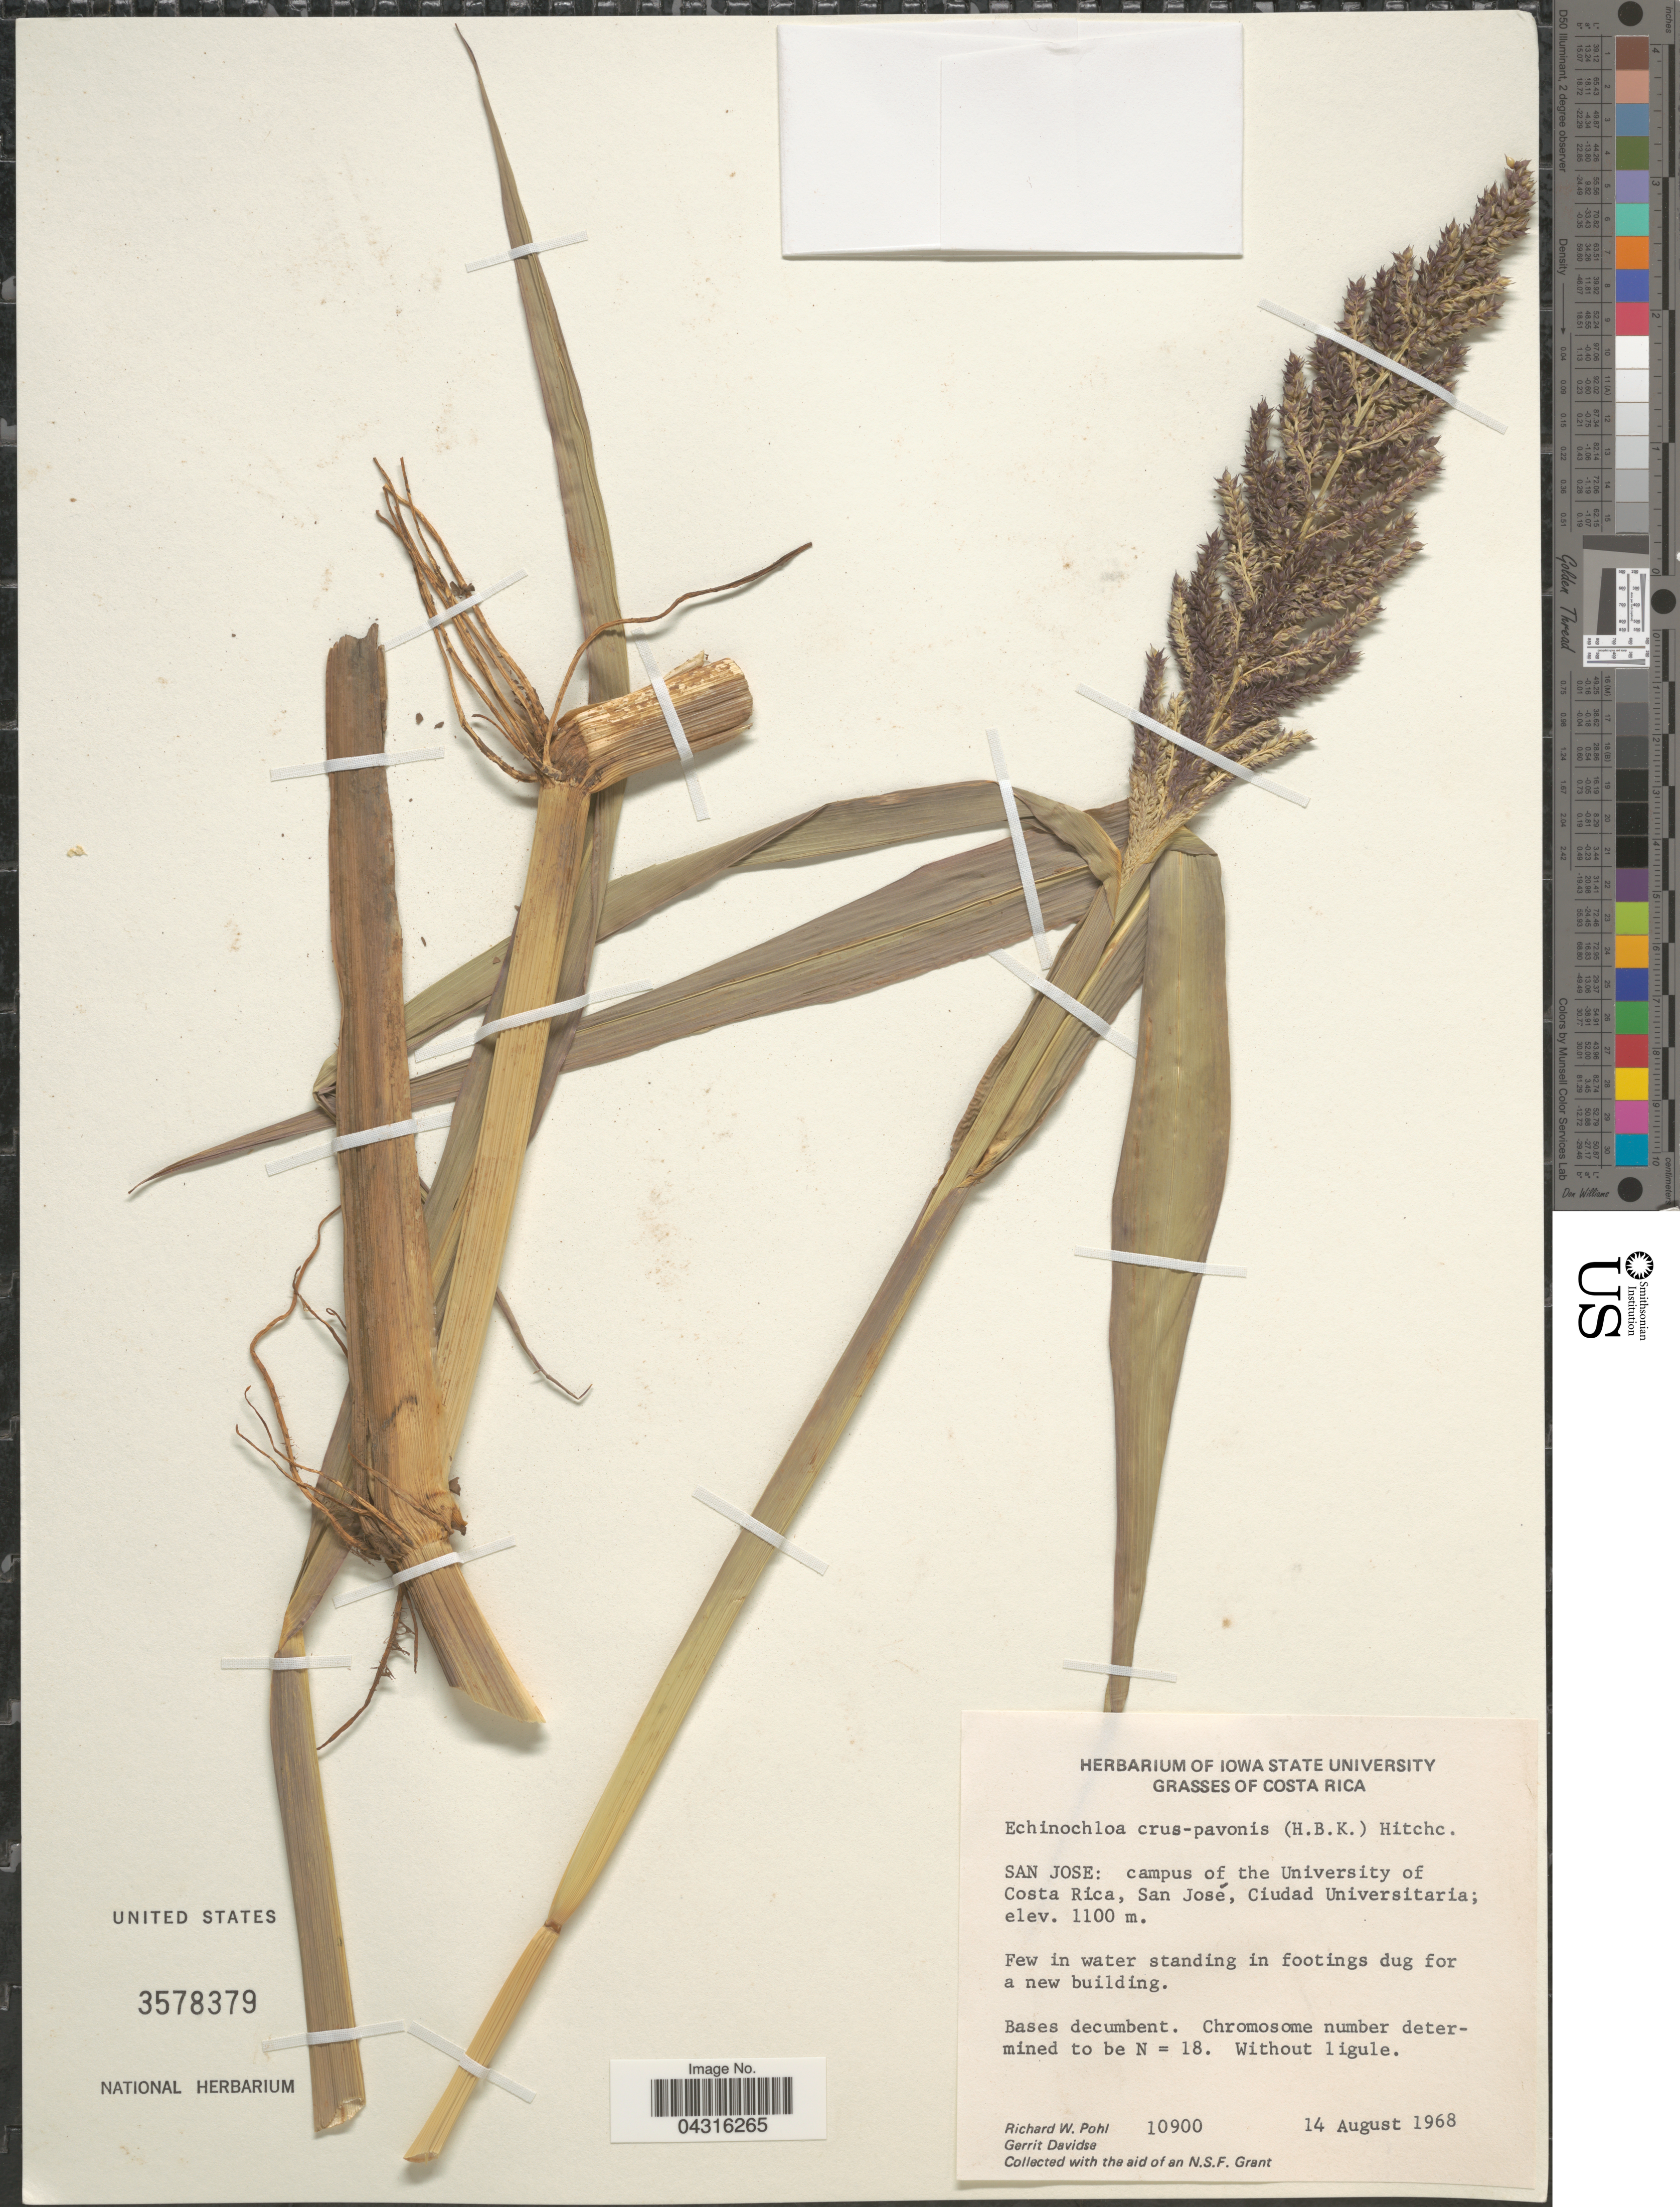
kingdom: Plantae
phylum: Tracheophyta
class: Liliopsida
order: Poales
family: Poaceae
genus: Echinochloa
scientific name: Echinochloa crus-pavonis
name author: (Kunth) Schult.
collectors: R. W. Pohl & G. Davidse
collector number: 10900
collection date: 1968-08-14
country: Costa Rica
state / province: San José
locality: Campus of the University of Costa Rica, San José, Ciudad Universitaria.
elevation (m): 1100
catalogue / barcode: US 3578379